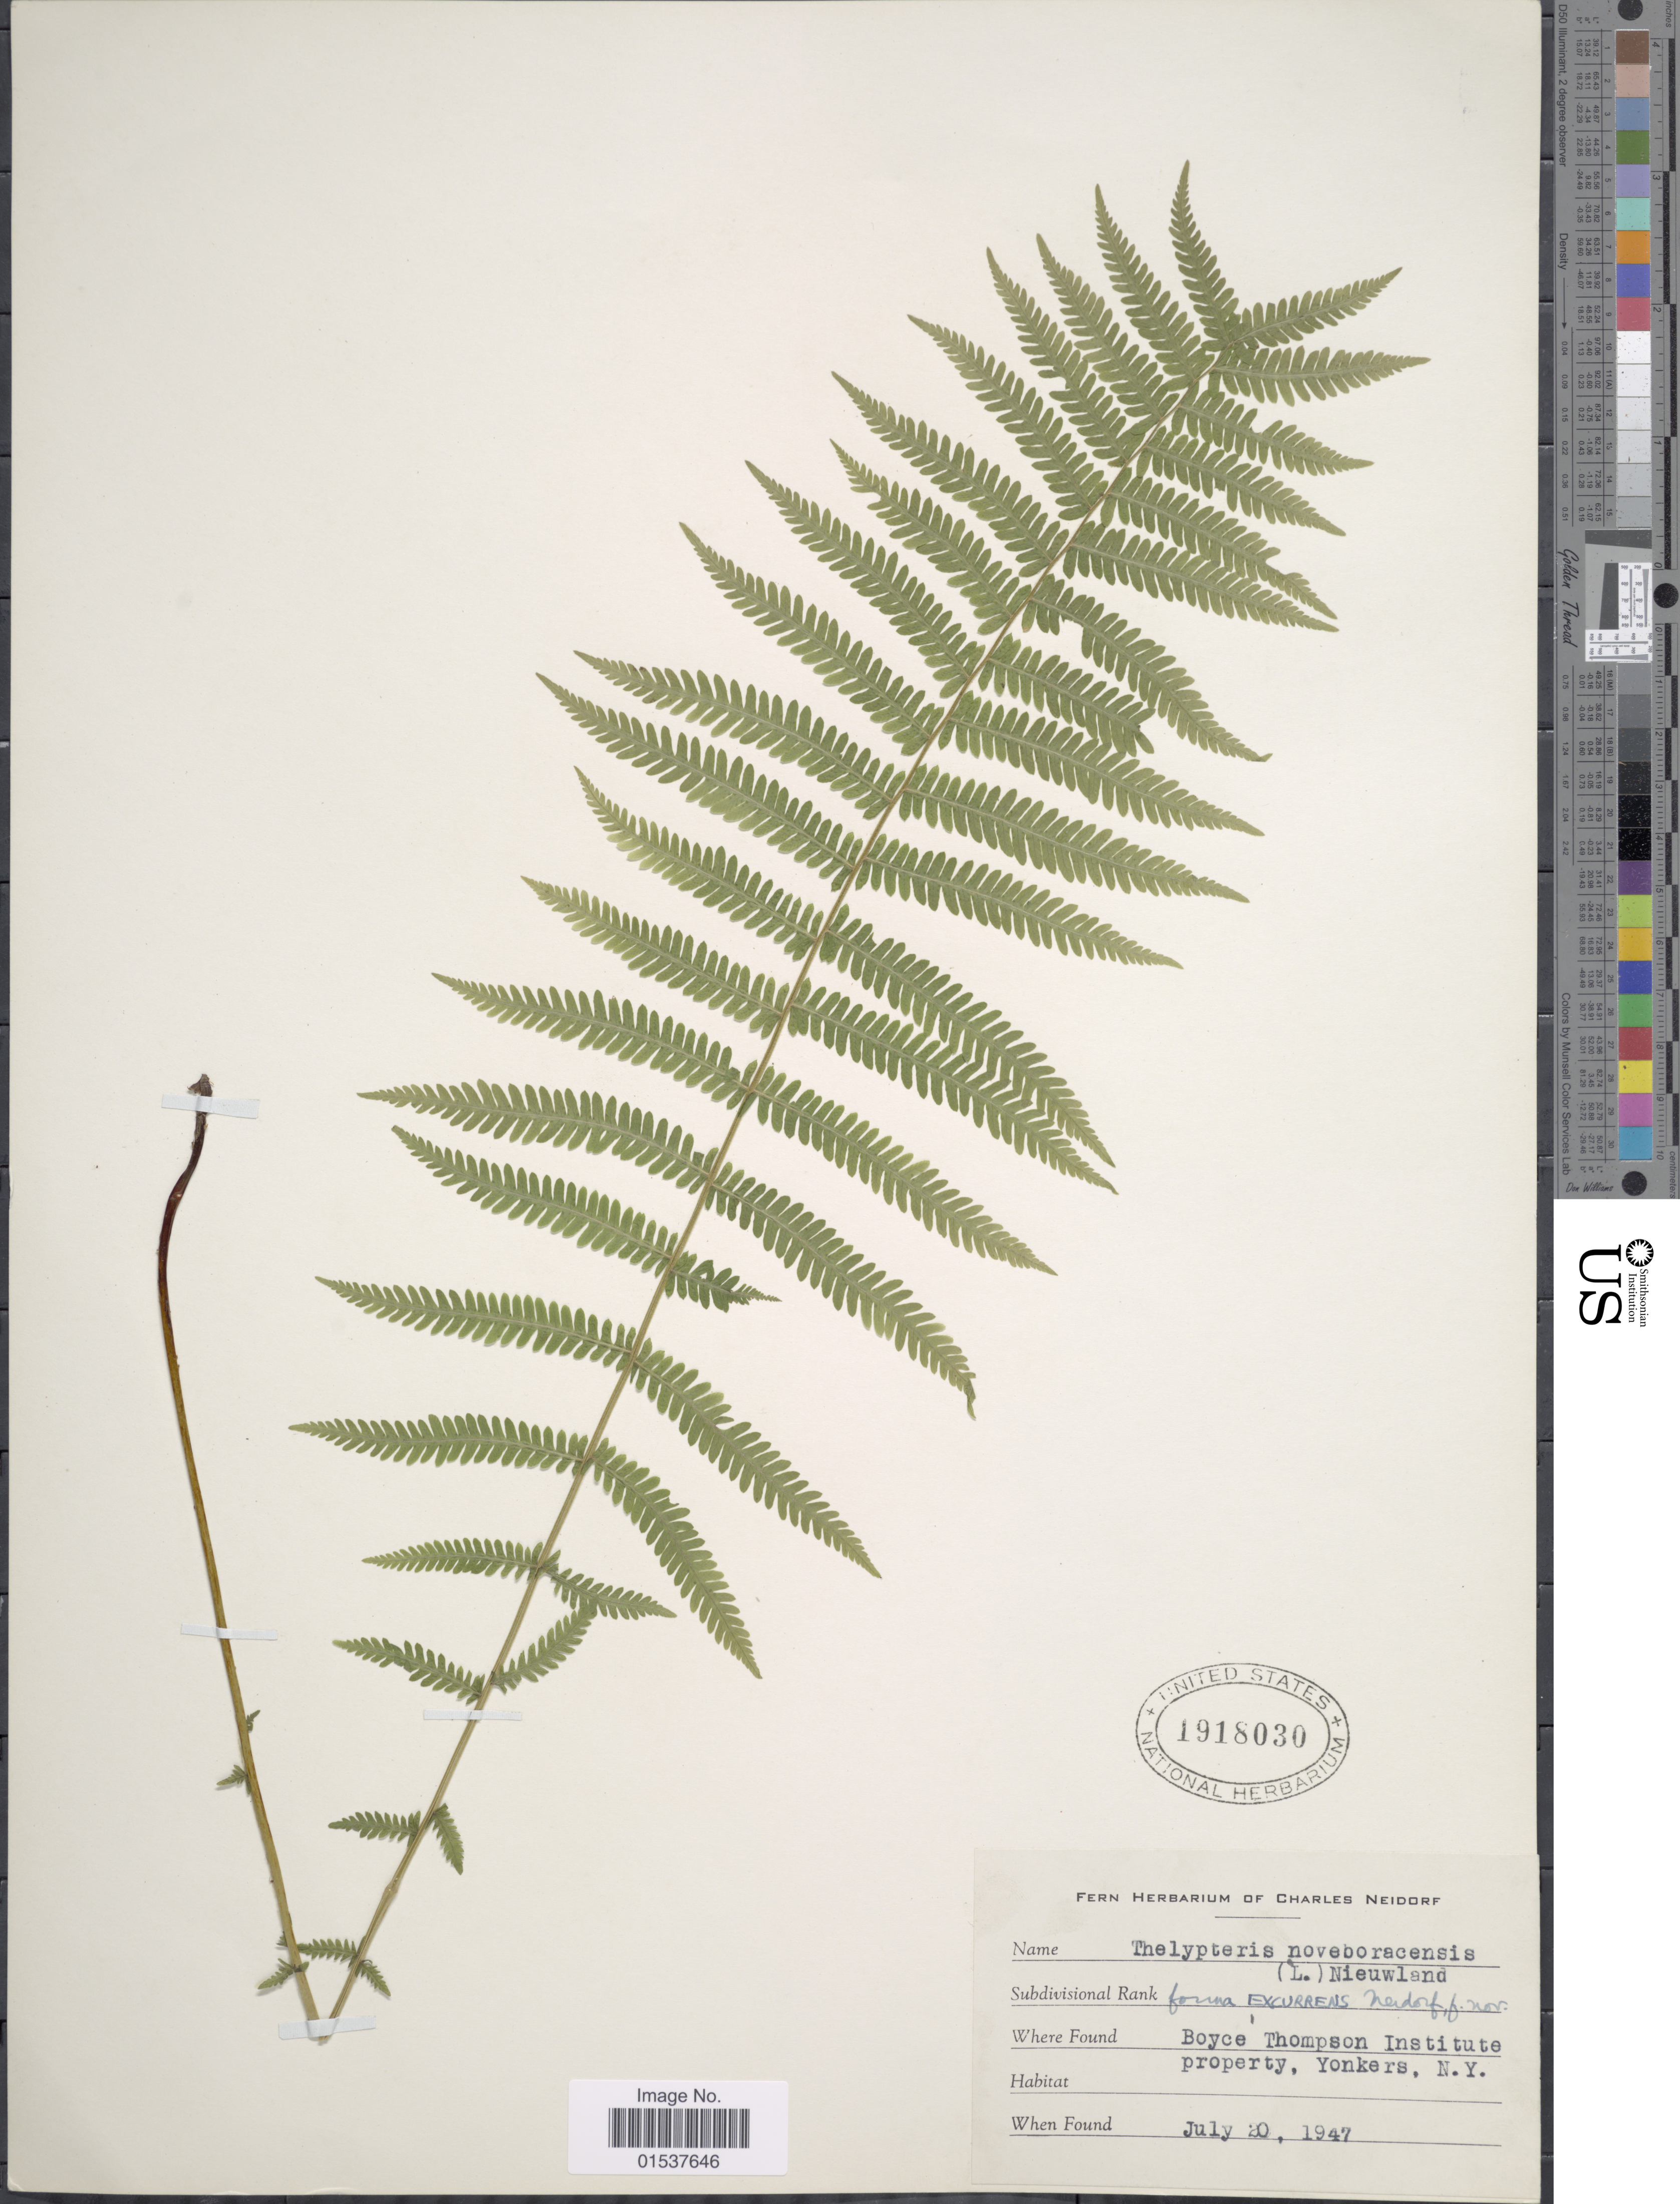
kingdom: Plantae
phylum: Tracheophyta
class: Polypodiopsida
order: Polypodiales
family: Thelypteridaceae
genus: Parathelypteris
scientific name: Parathelypteris noveboracensis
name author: (L.) Ching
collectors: ex herb. Charles Neidorf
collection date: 1947-07-20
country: United States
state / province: New York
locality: Boyce Thompson Institute property, Yonkers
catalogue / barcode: US 1918030